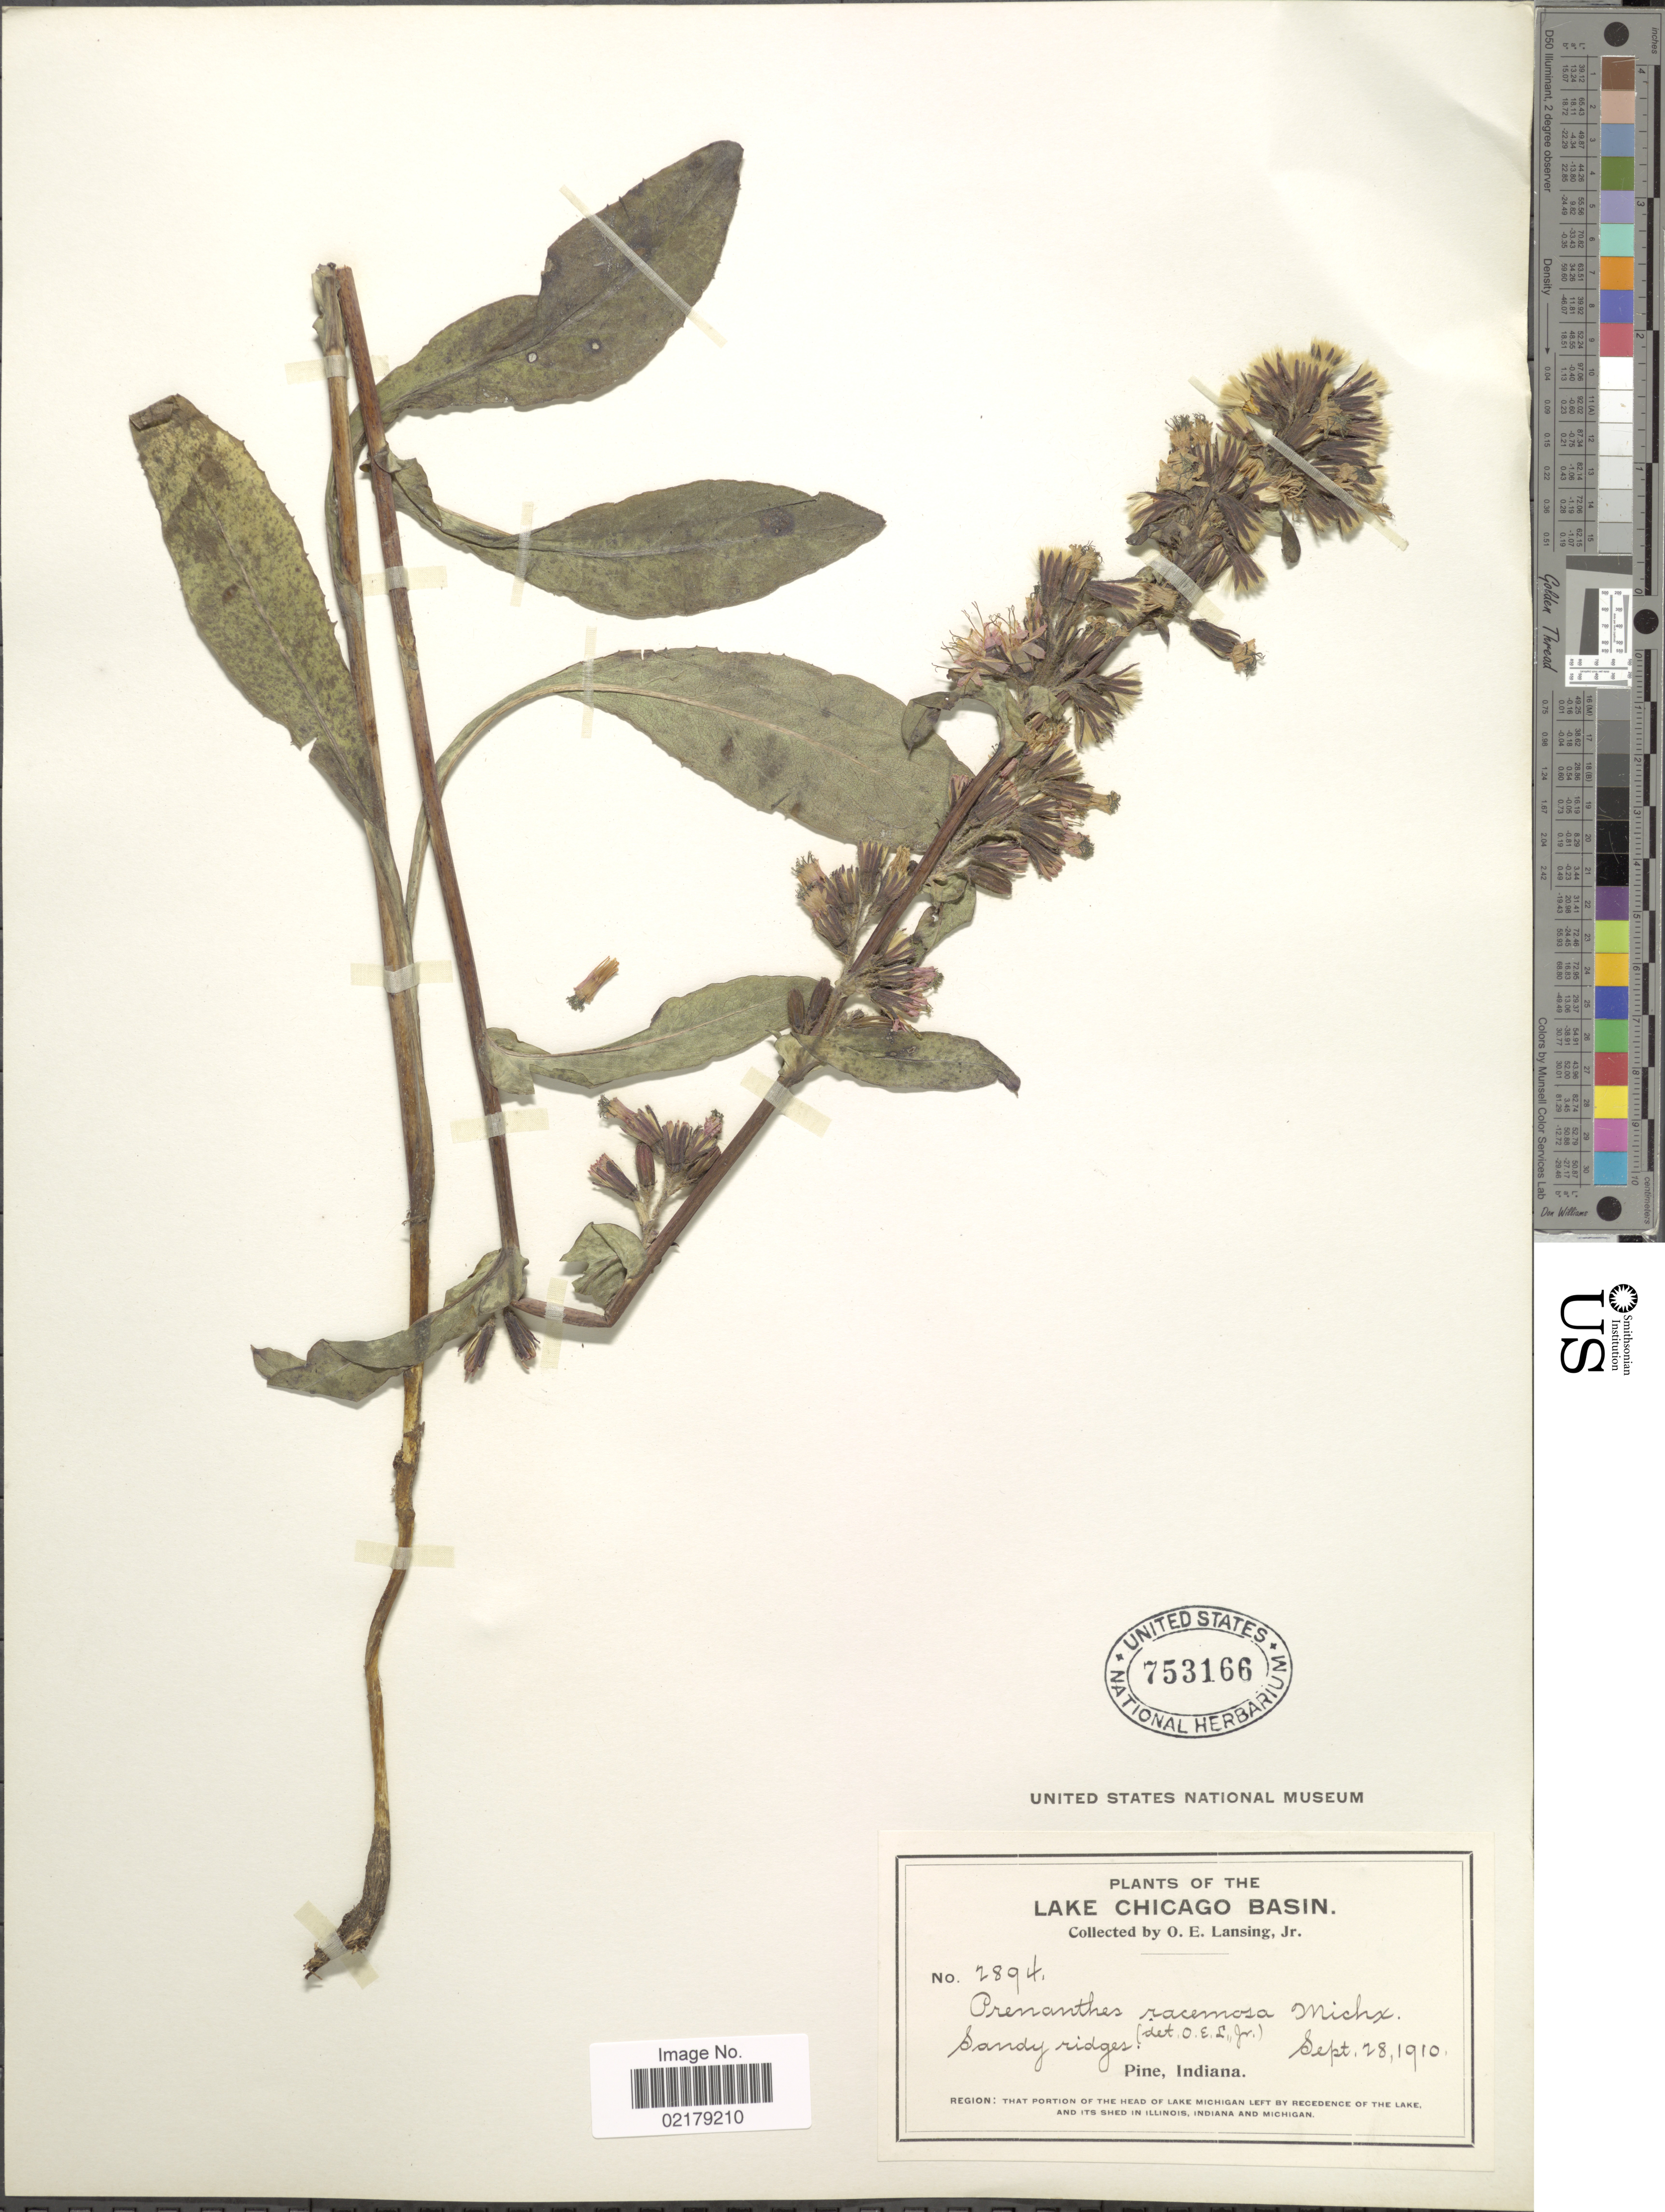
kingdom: Plantae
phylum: Tracheophyta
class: Magnoliopsida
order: Asterales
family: Asteraceae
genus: Nabalus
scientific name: Nabalus racemosus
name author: (Michx.) Hook.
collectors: O. Lansing Jr.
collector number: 2894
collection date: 1910-09-28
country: United States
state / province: Indiana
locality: Lake Chicago Basin, Sandy ridges, Pine, Region: That portion of the Head of Lake Michigan left by Recedence of the Lake, and its shed in Illinois, Indiana and Michigan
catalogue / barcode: US 753166